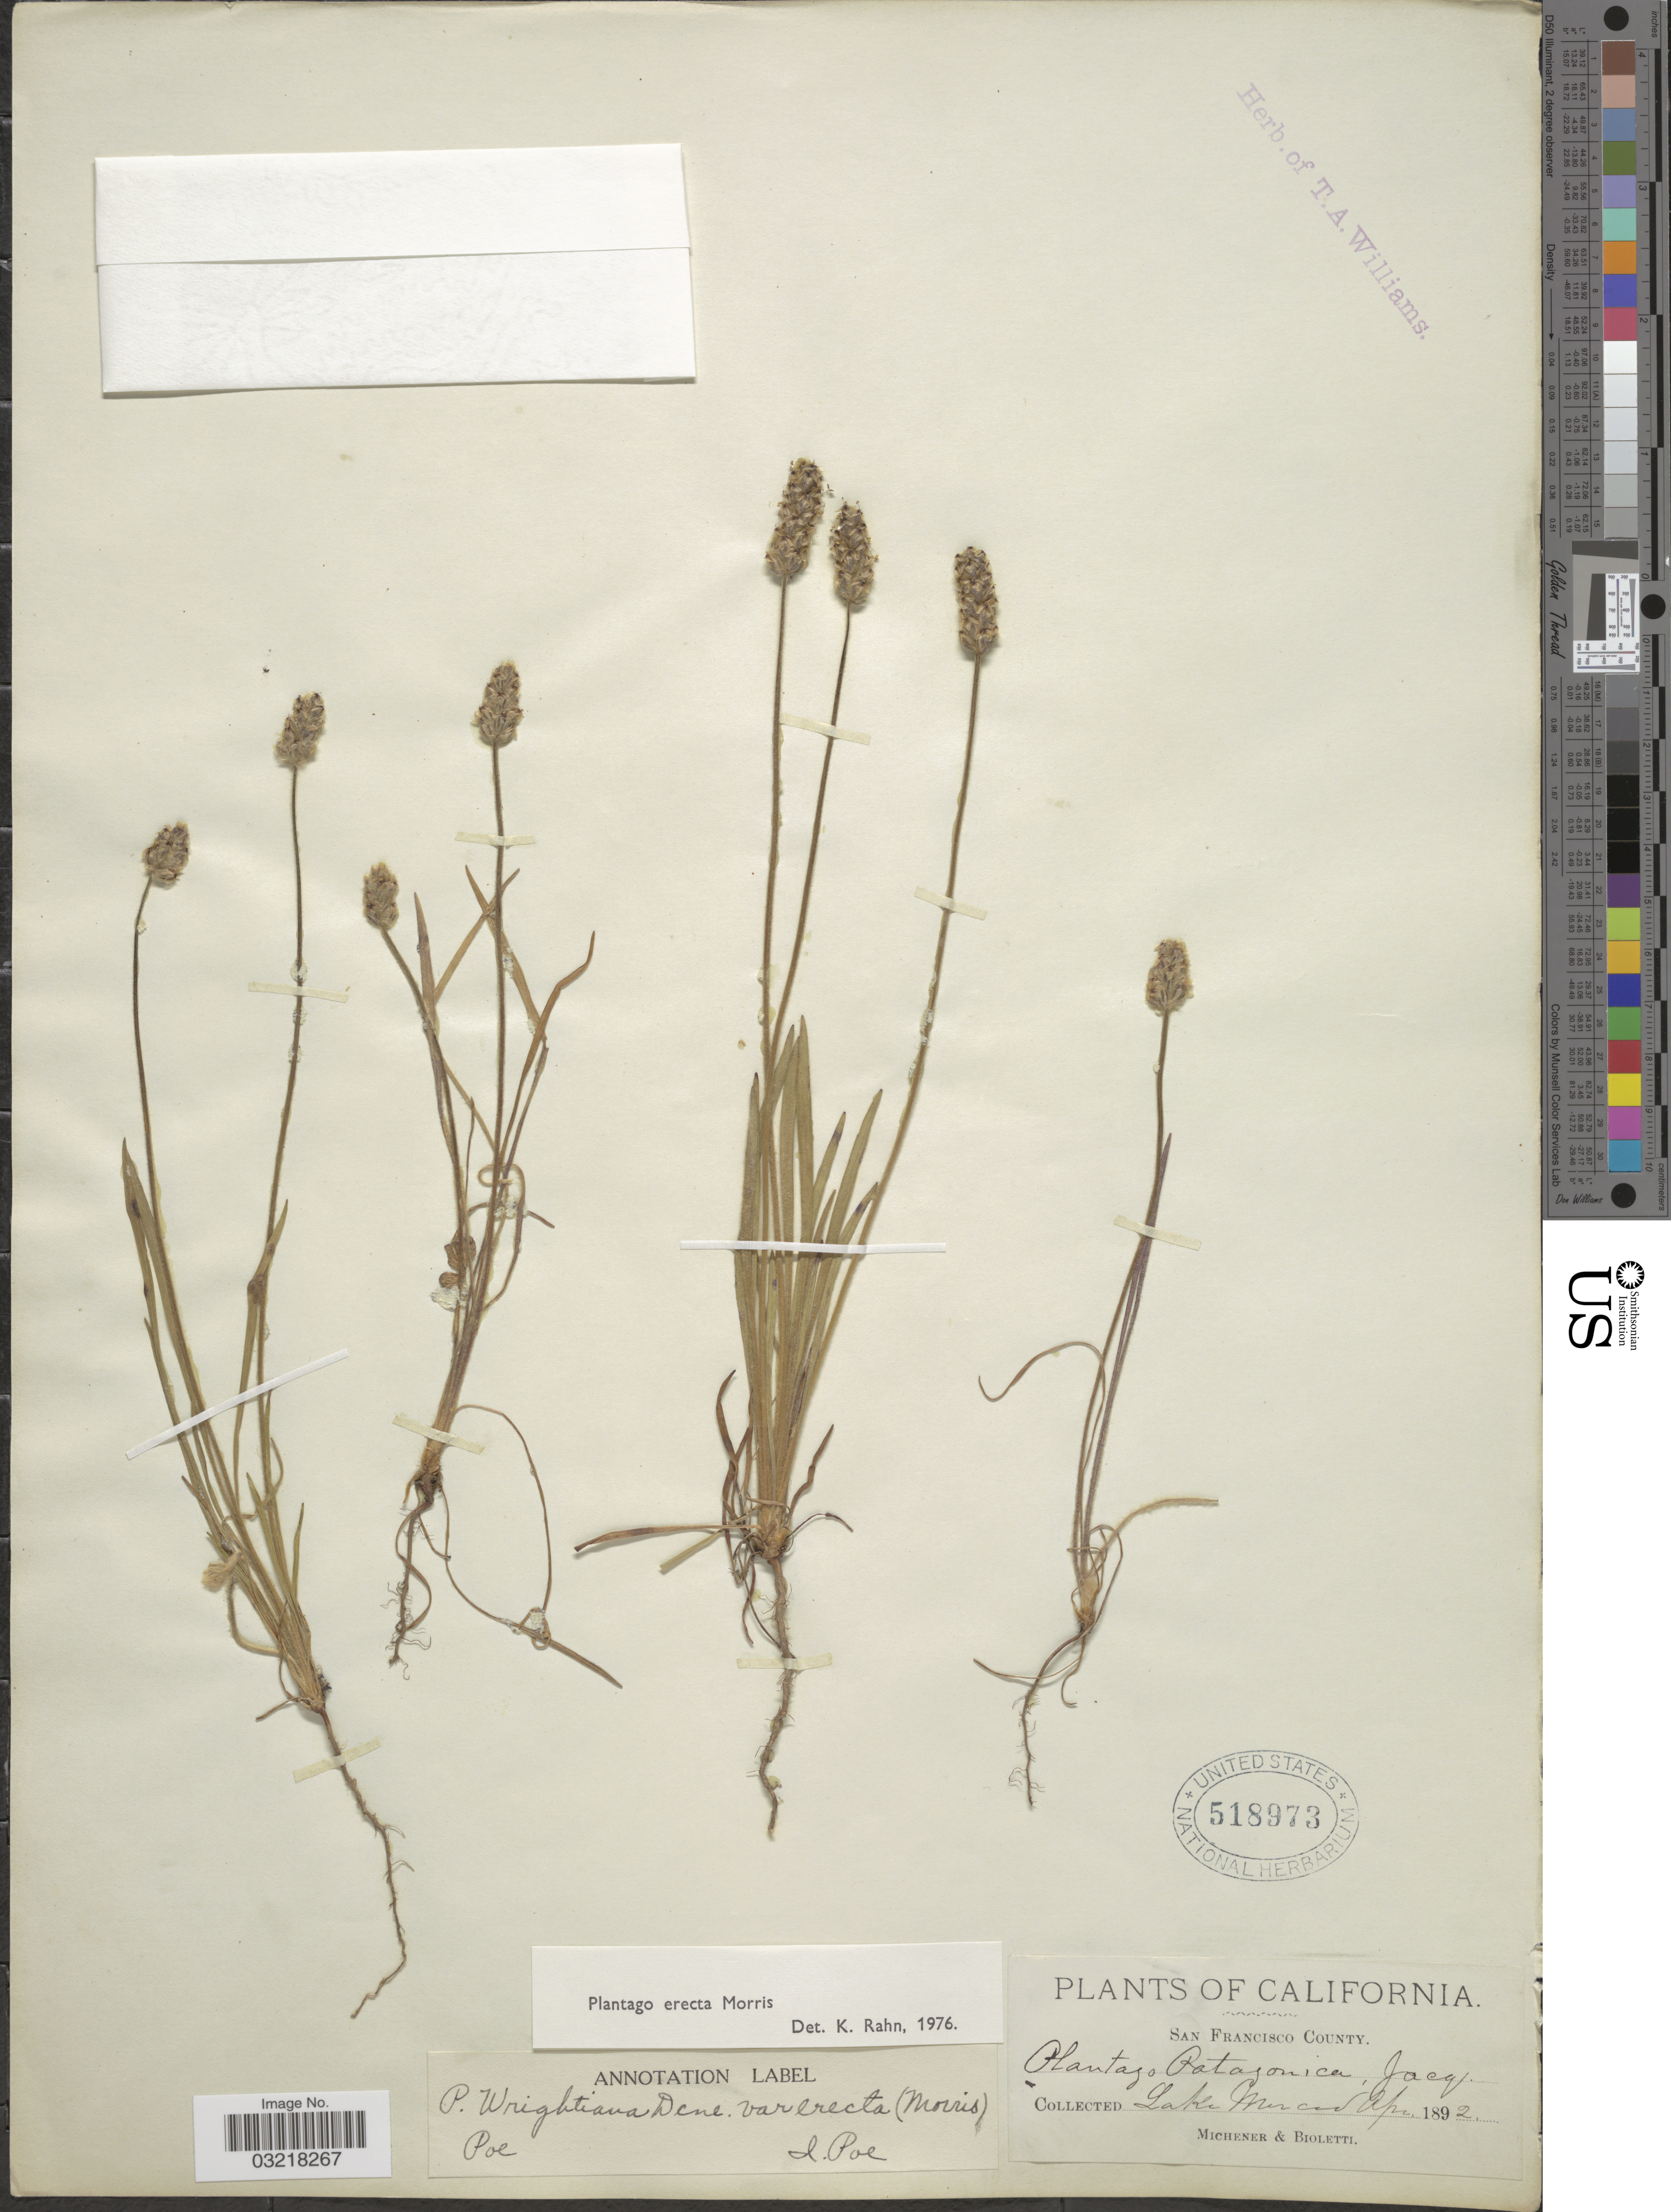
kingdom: Plantae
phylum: Tracheophyta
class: Magnoliopsida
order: Lamiales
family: Plantaginaceae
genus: Plantago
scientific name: Plantago erecta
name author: Morris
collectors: -. Michener & -- Bioletti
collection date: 1892-04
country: United States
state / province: California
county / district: San Francisco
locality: San Francisco County. Lake Merced.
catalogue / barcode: US 518973